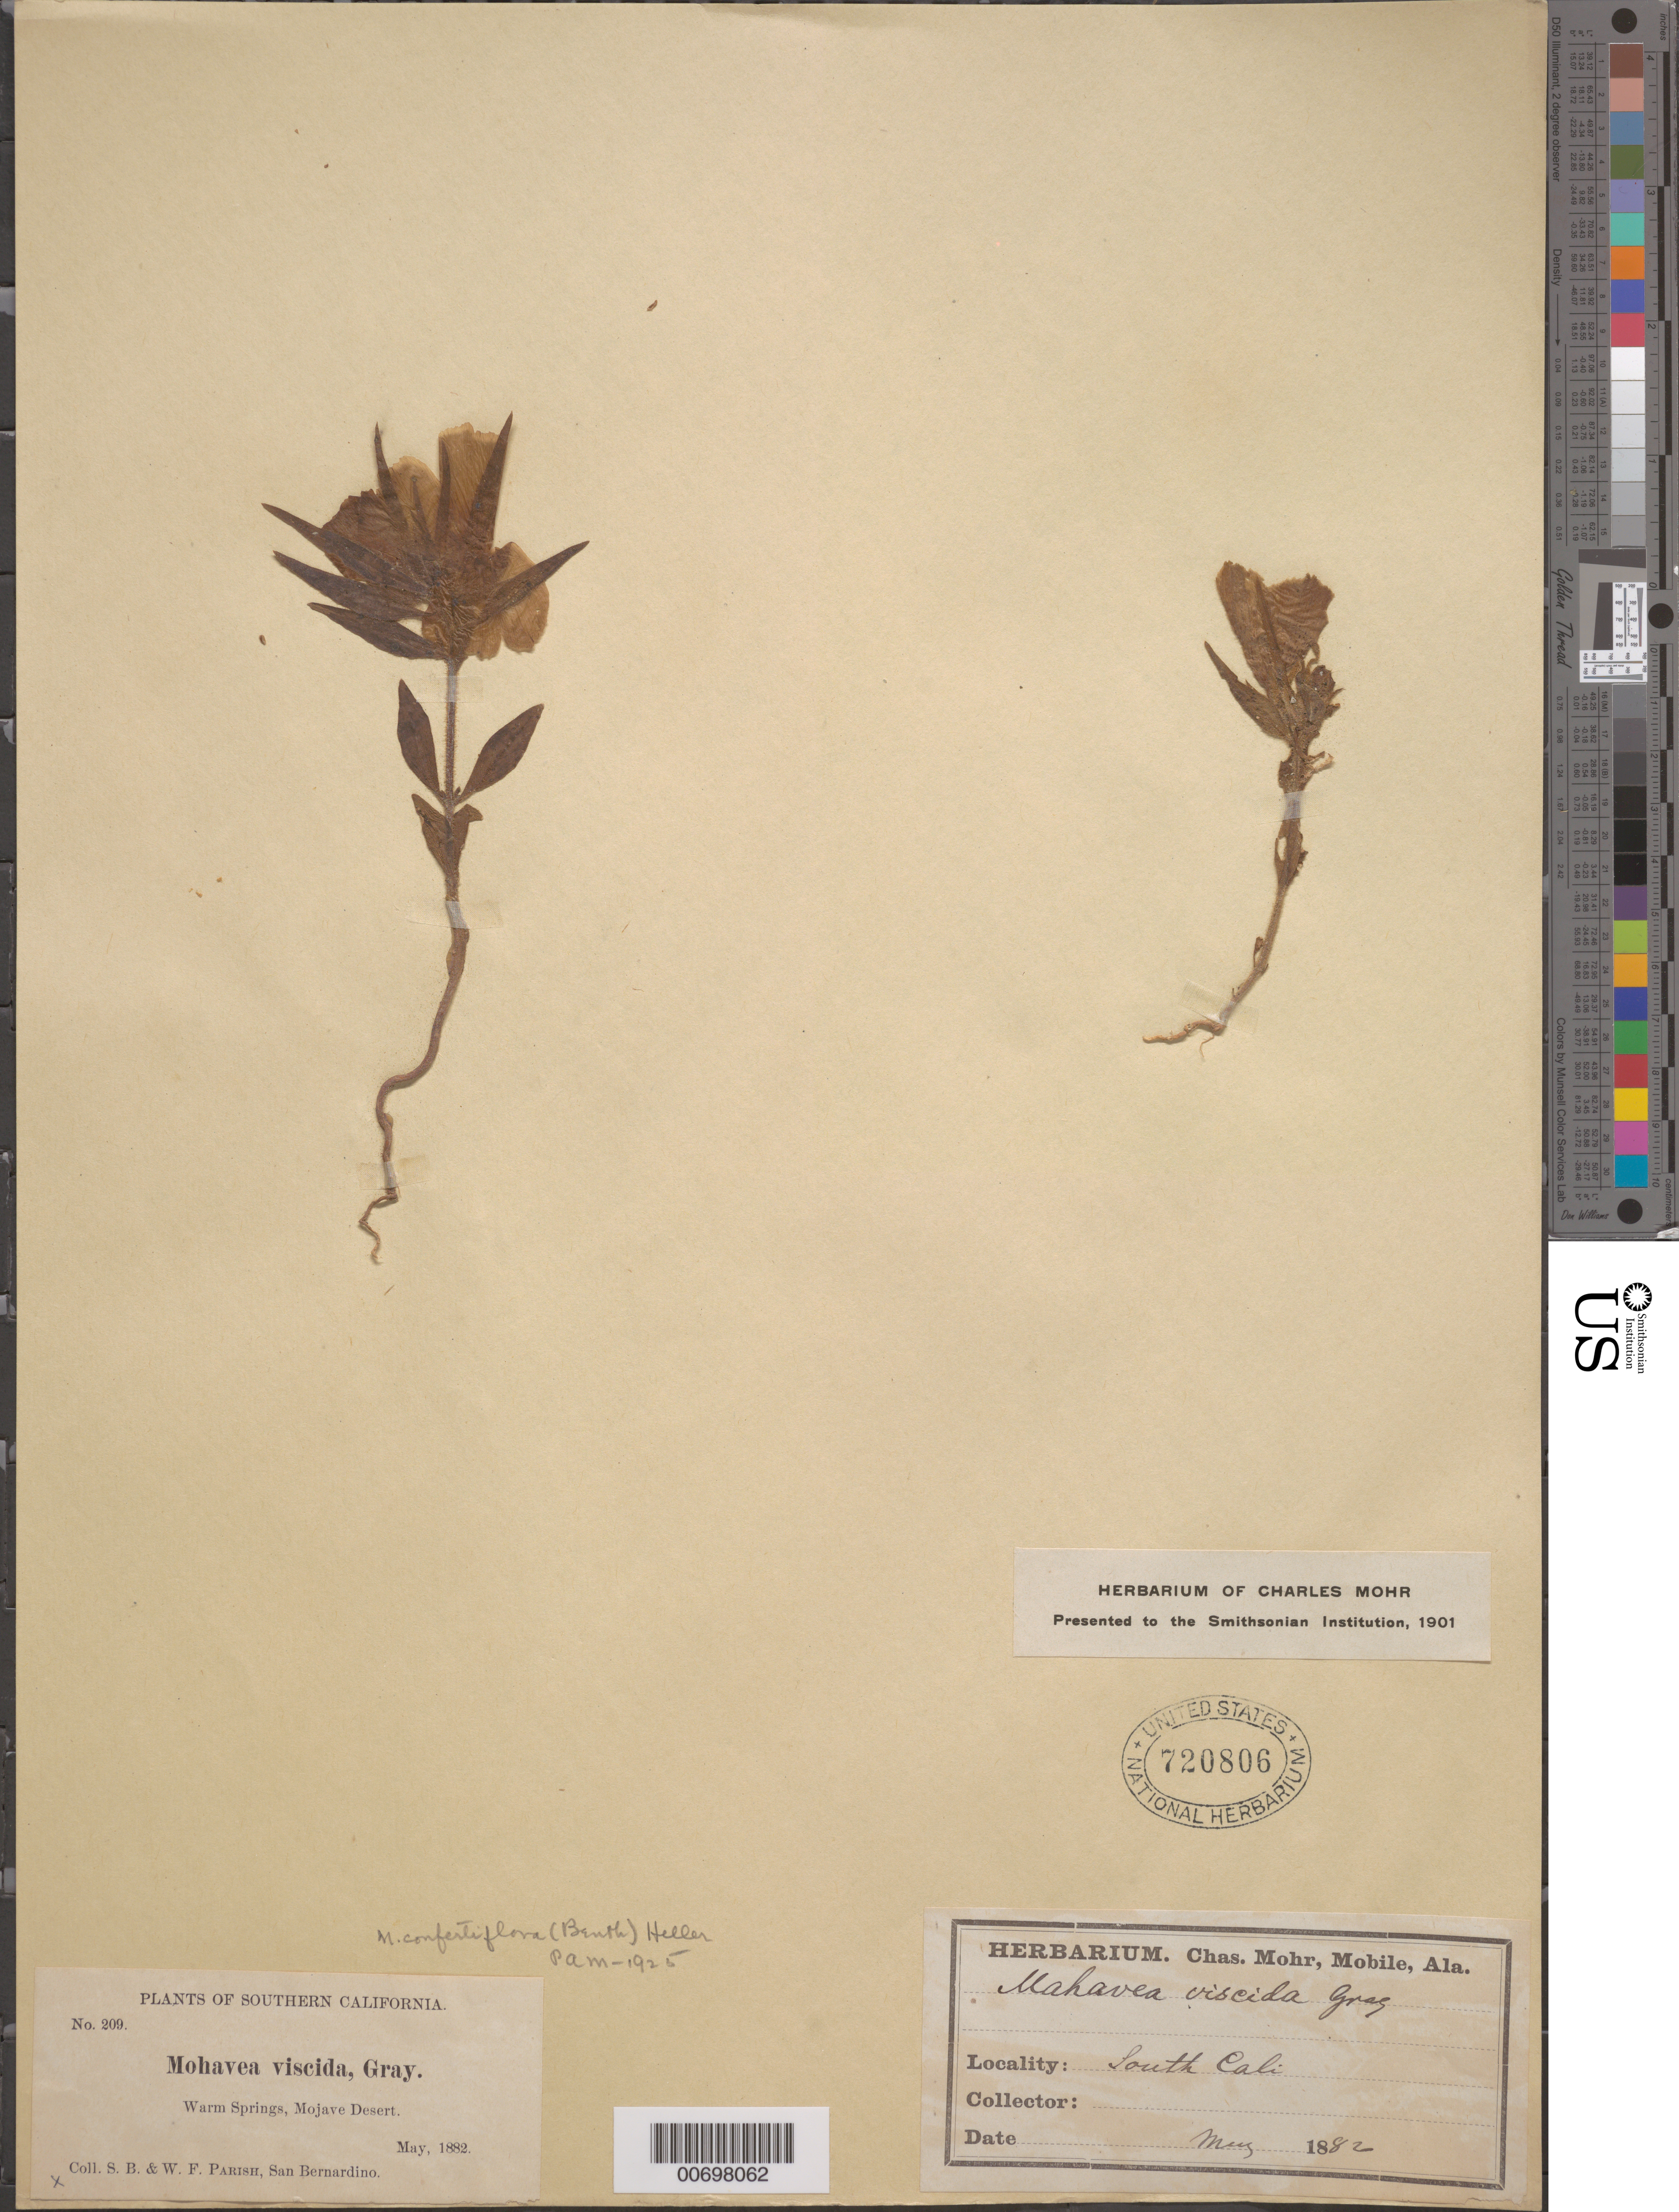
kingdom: Plantae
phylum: Tracheophyta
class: Magnoliopsida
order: Lamiales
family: Plantaginaceae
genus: Mohavea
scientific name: Mohavea confertiflora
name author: (A. DC.) A. Heller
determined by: Munz, Philip A.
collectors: S. B. Parish & W. F. Parish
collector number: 209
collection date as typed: May 1882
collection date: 1882-05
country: United States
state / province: California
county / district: San Bernardino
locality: Warm Springs, Mojave Desert.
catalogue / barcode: US 720806